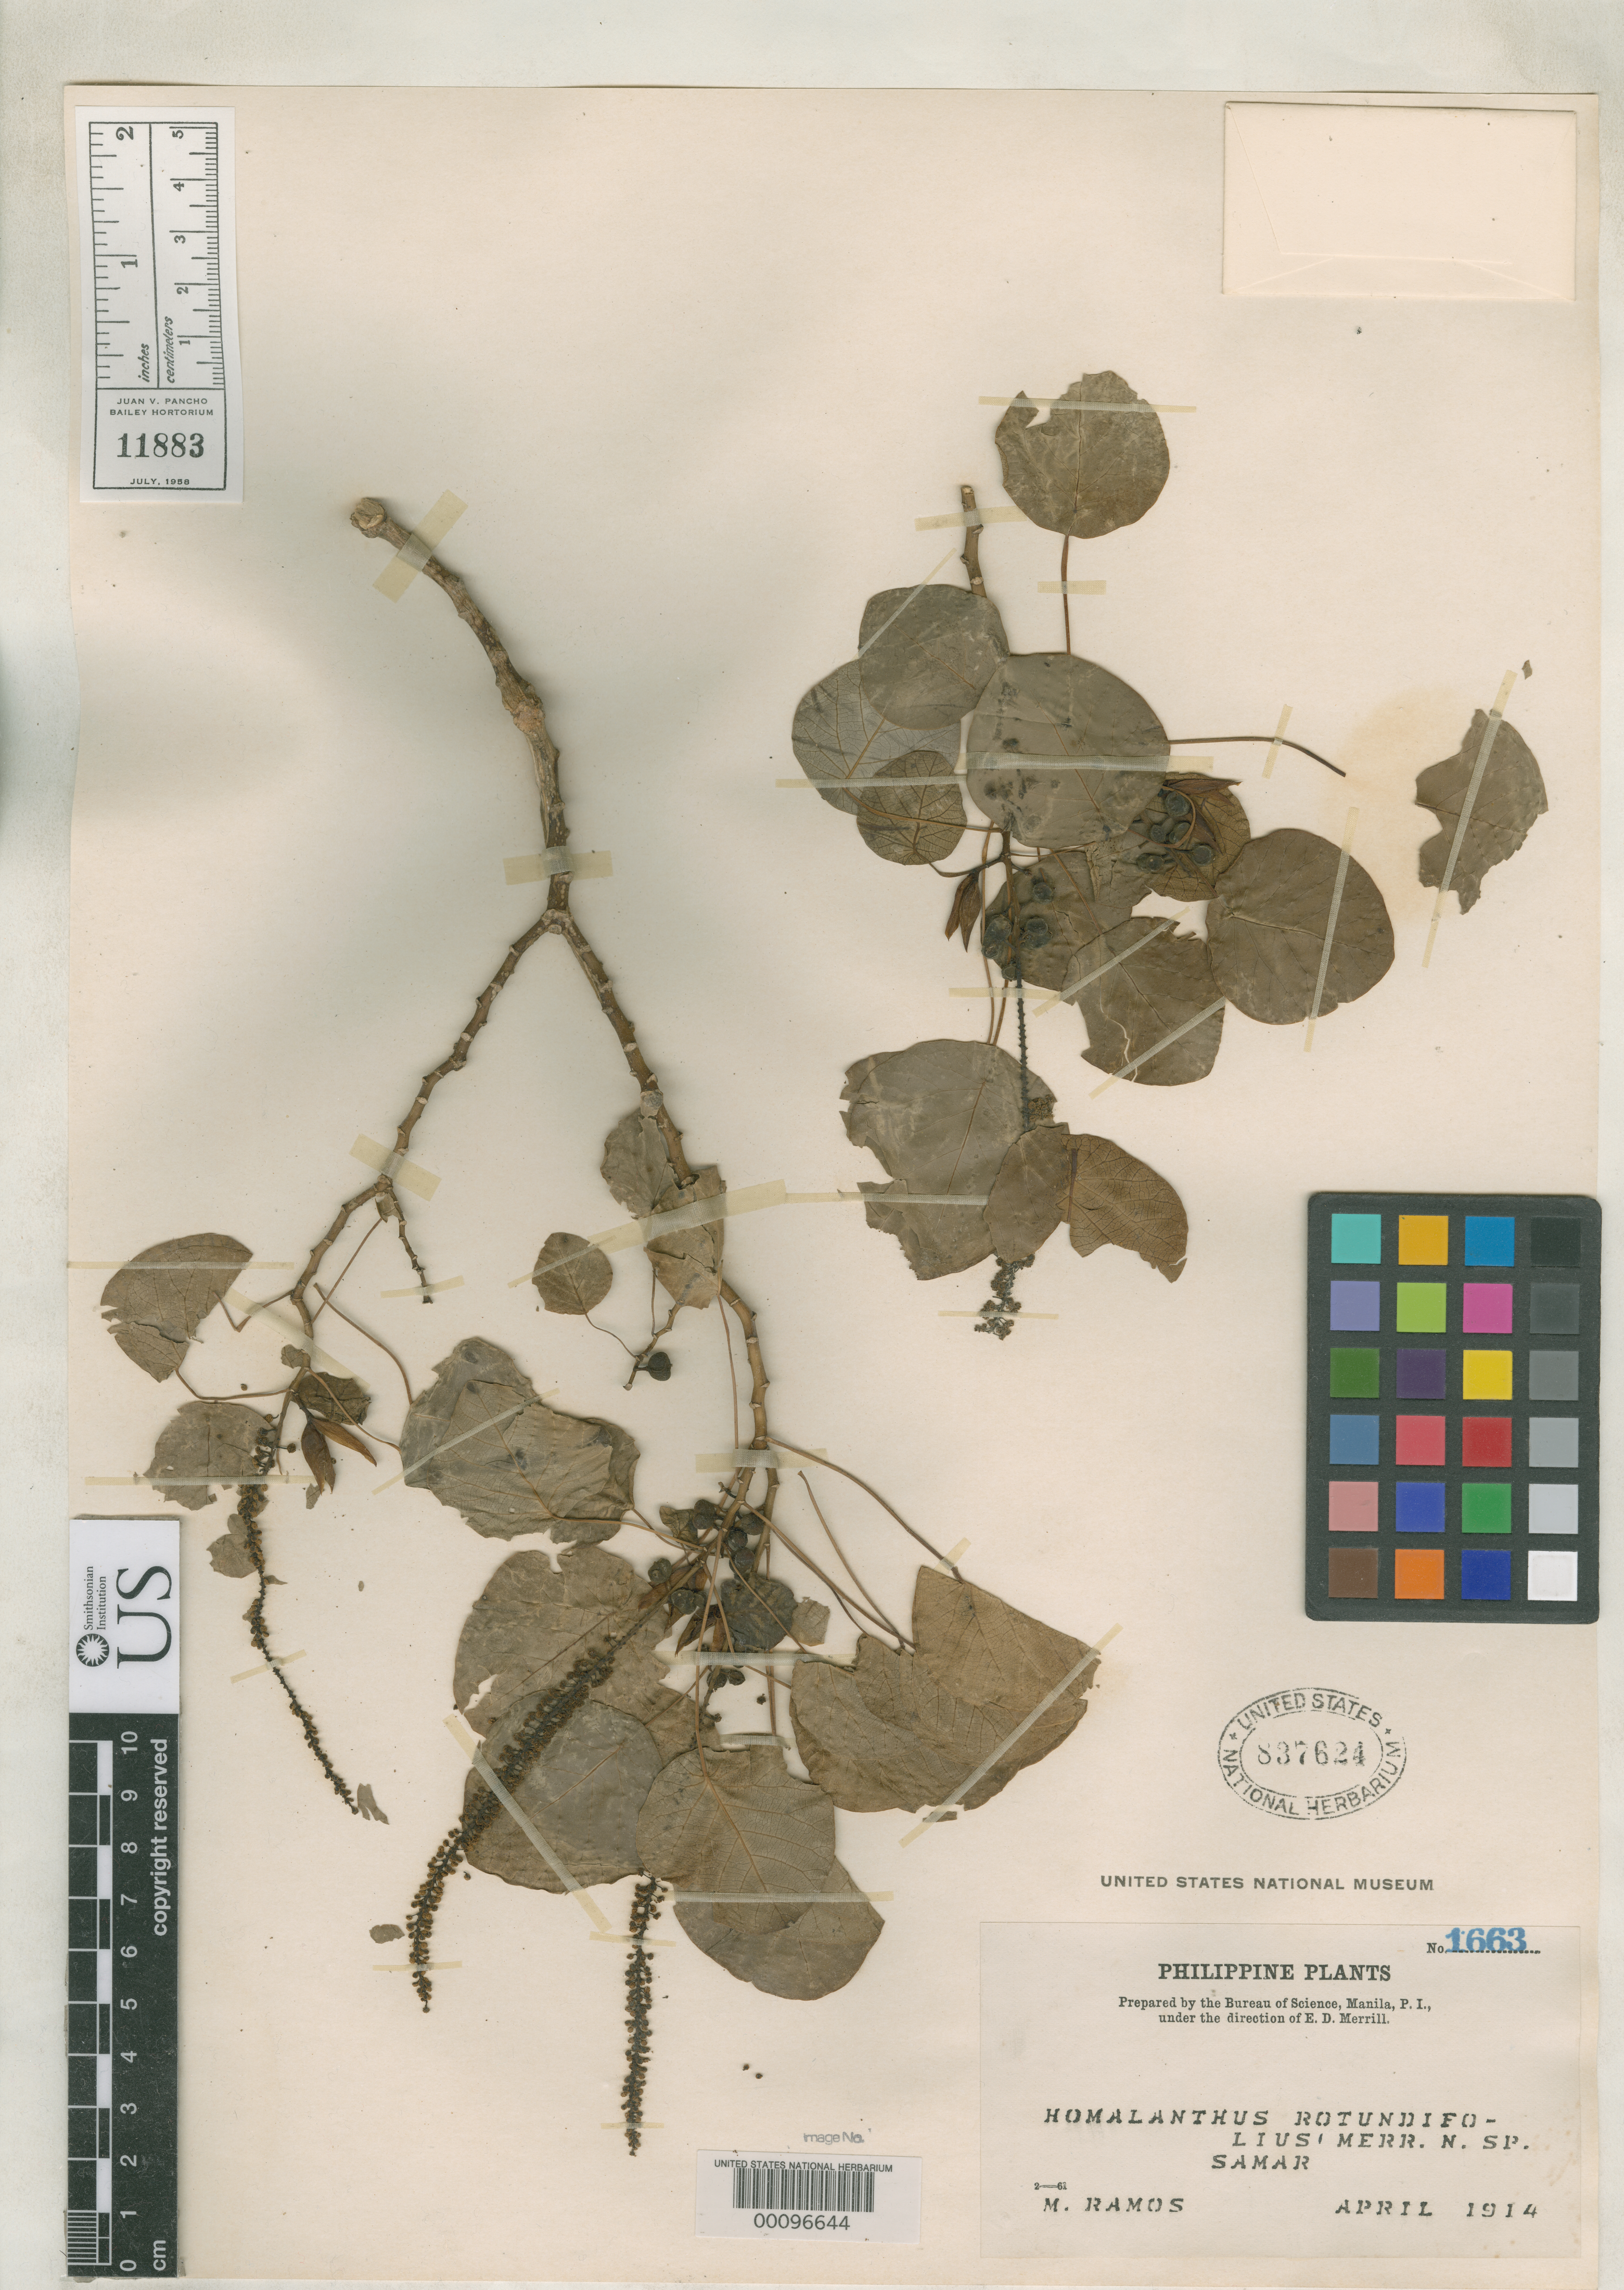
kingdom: Plantae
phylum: Tracheophyta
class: Magnoliopsida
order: Malpighiales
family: Euphorbiaceae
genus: Homalanthus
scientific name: Homalanthus rotundifolius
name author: Merr.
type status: Isotype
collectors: M. Ramos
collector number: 1663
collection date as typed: Apr 1914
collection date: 1914-04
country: Philippines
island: Samar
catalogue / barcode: US 837624